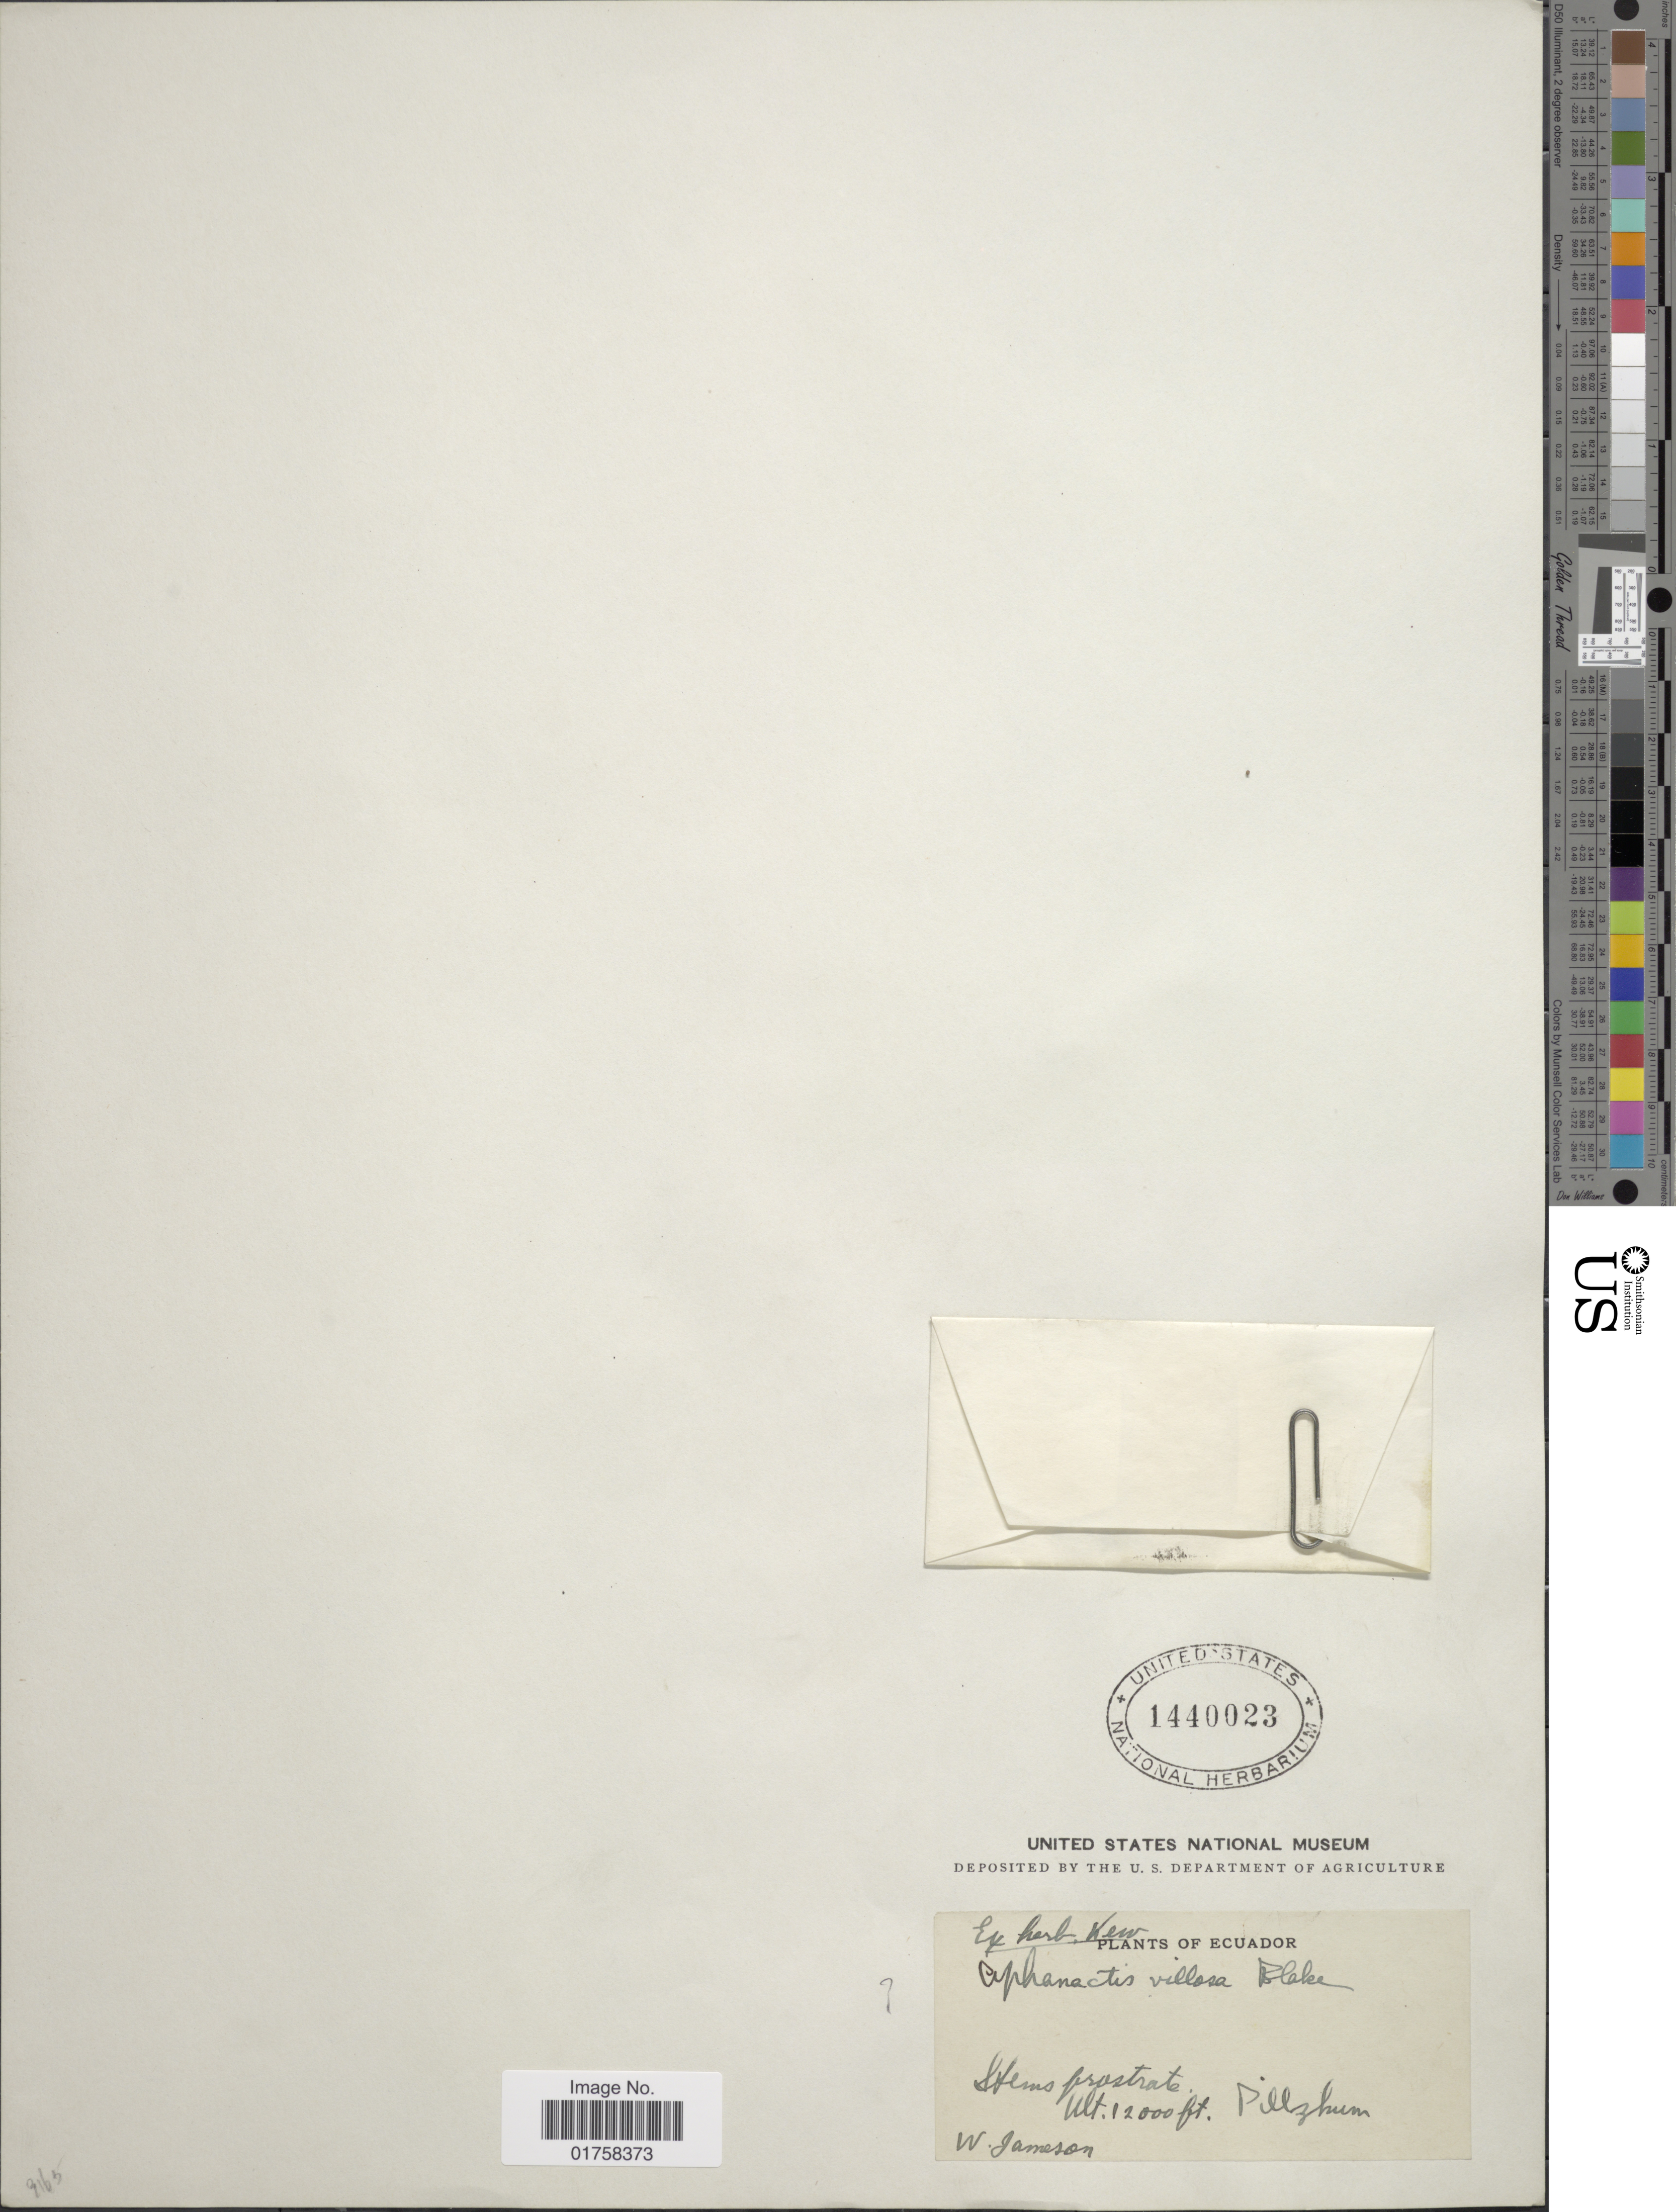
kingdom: Plantae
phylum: Tracheophyta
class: Magnoliopsida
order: Asterales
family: Asteraceae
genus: Aphanactis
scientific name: Aphanactis villosa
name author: S.F. Blake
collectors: W. Jameson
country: Ecuador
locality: Ecuador. Pillzhum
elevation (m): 3658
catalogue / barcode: US 1440023